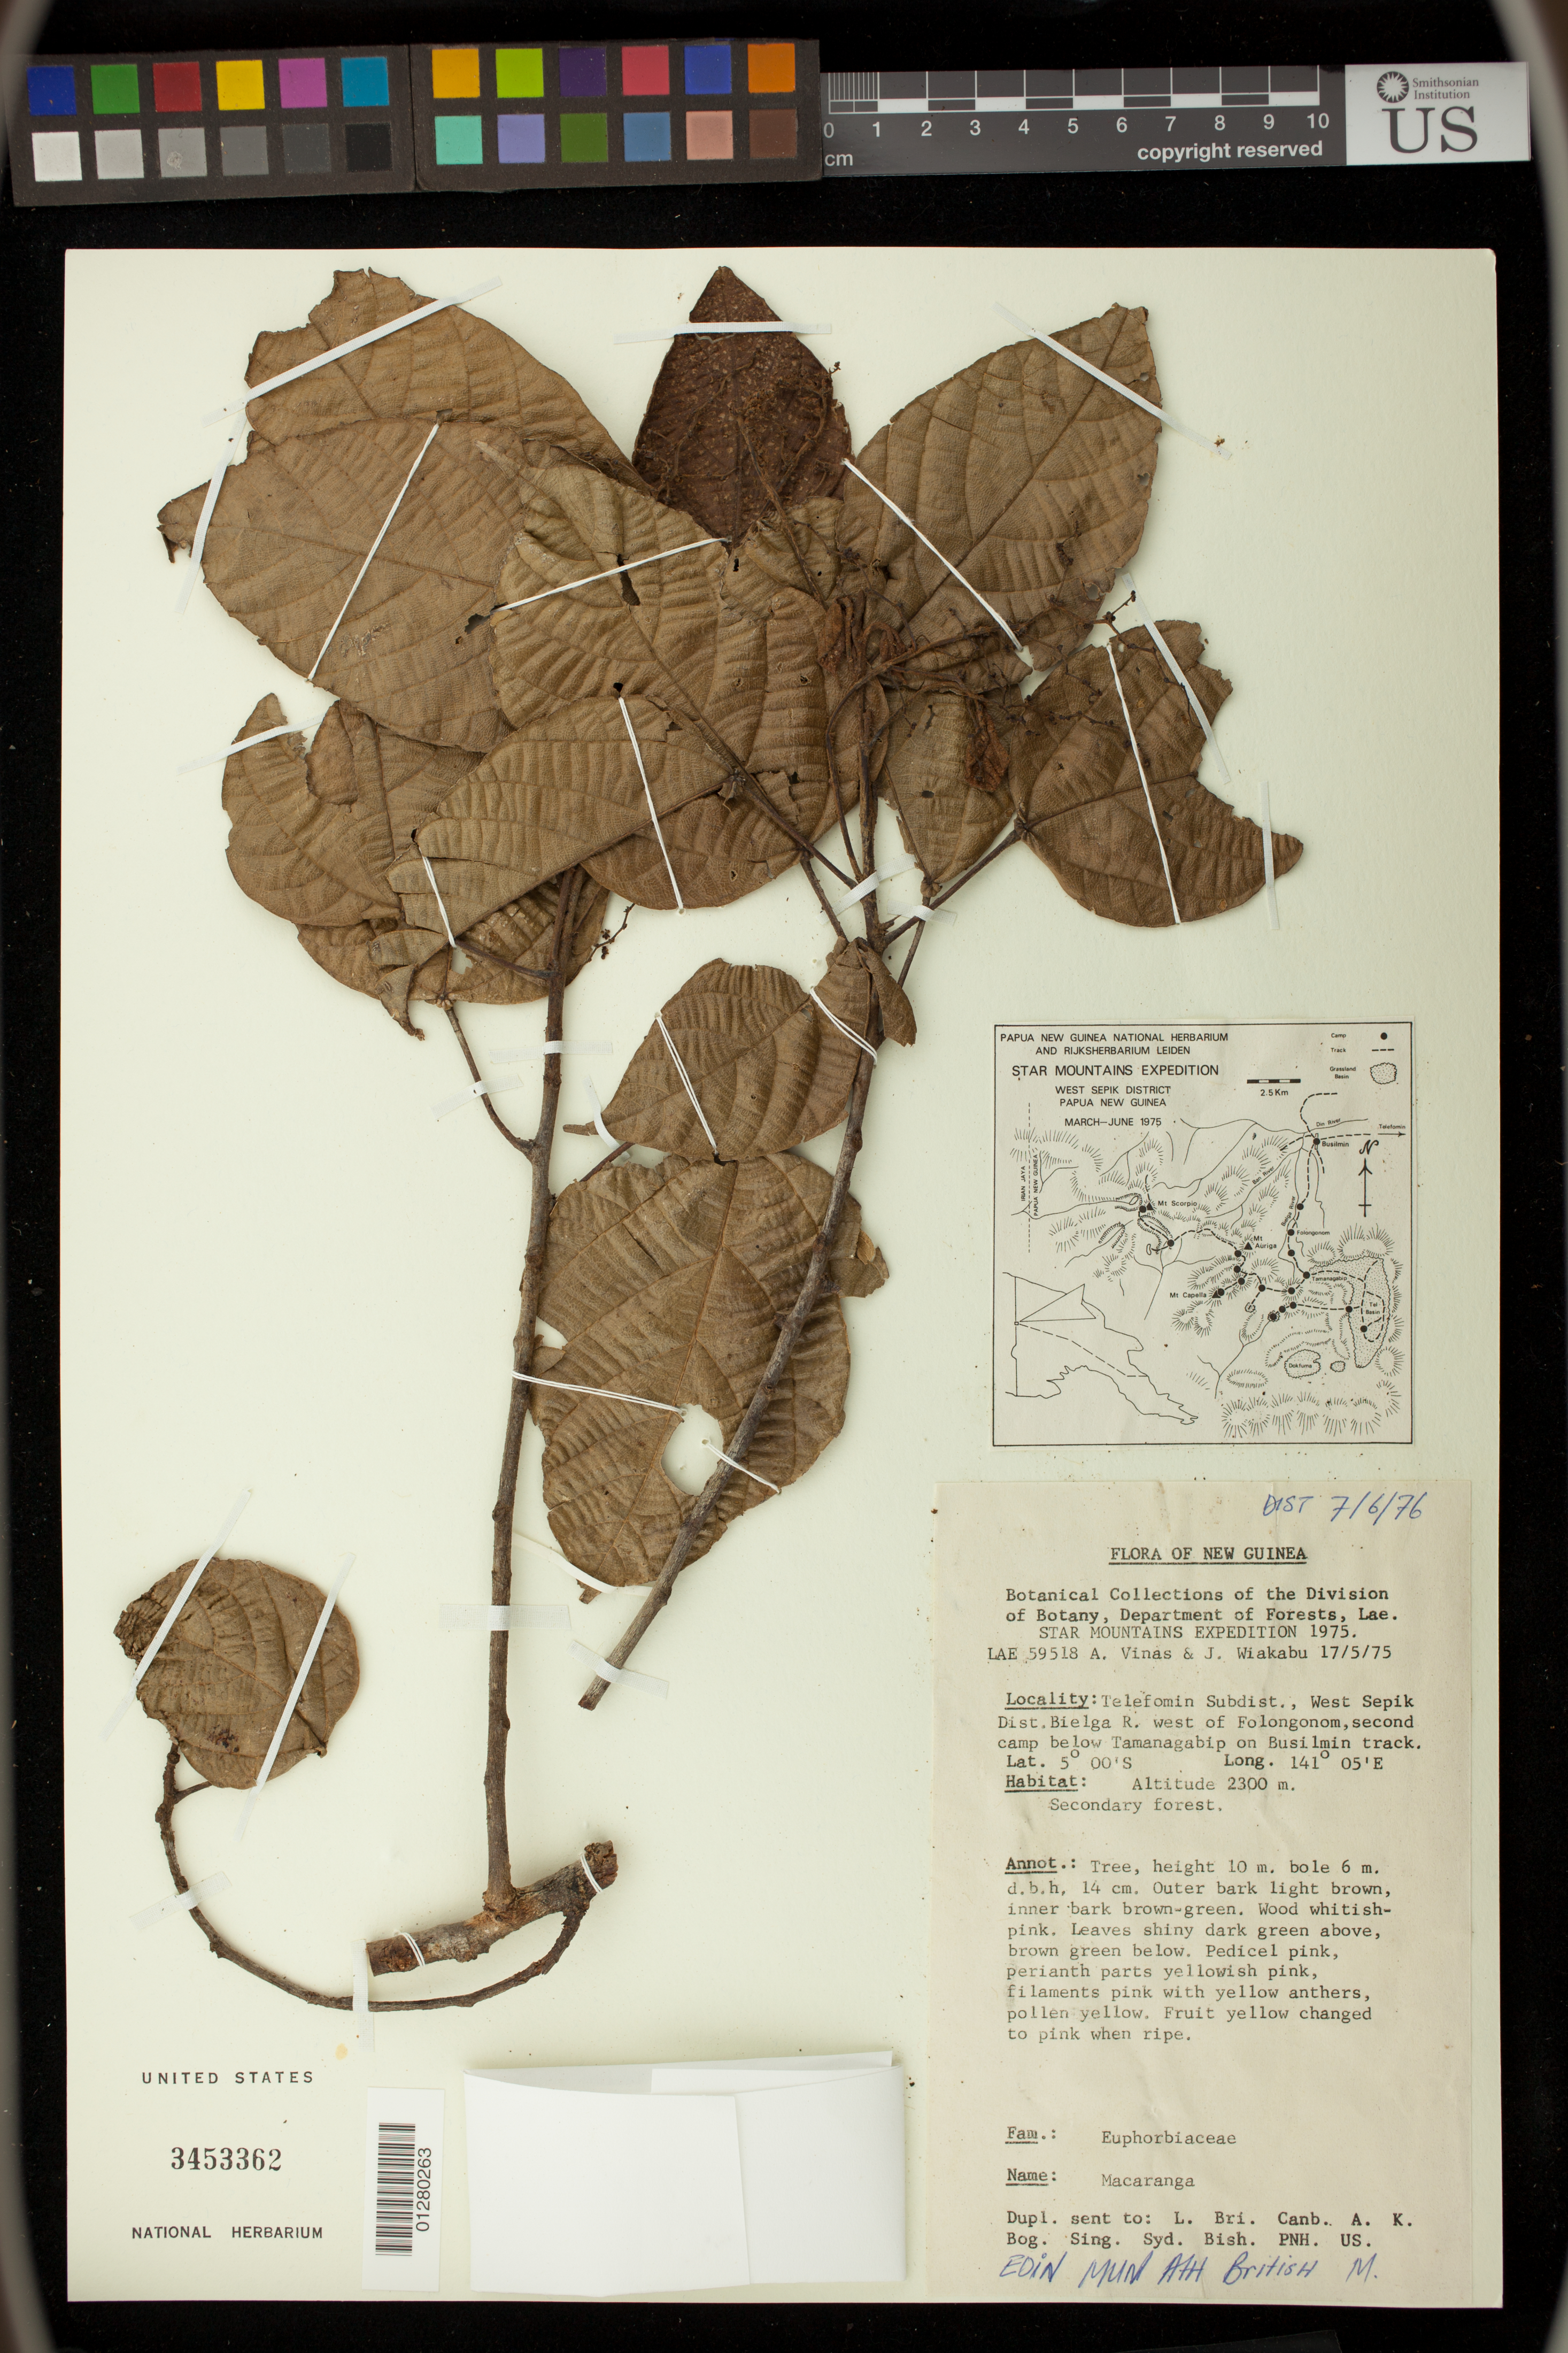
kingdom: Plantae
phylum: Tracheophyta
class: Magnoliopsida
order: Malpighiales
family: Euphorbiaceae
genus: Macaranga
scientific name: Macaranga sp.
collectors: A. Vinas & J. Wiakabu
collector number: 59518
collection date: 1975-05-17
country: Papua New Guinea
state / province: Sandaun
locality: Telefomin Subdist., West Sepik Dist., Bielga R. west of Folongonom, second camp below Tamanagabip on Busilmin track.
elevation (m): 2300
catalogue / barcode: US 3453362